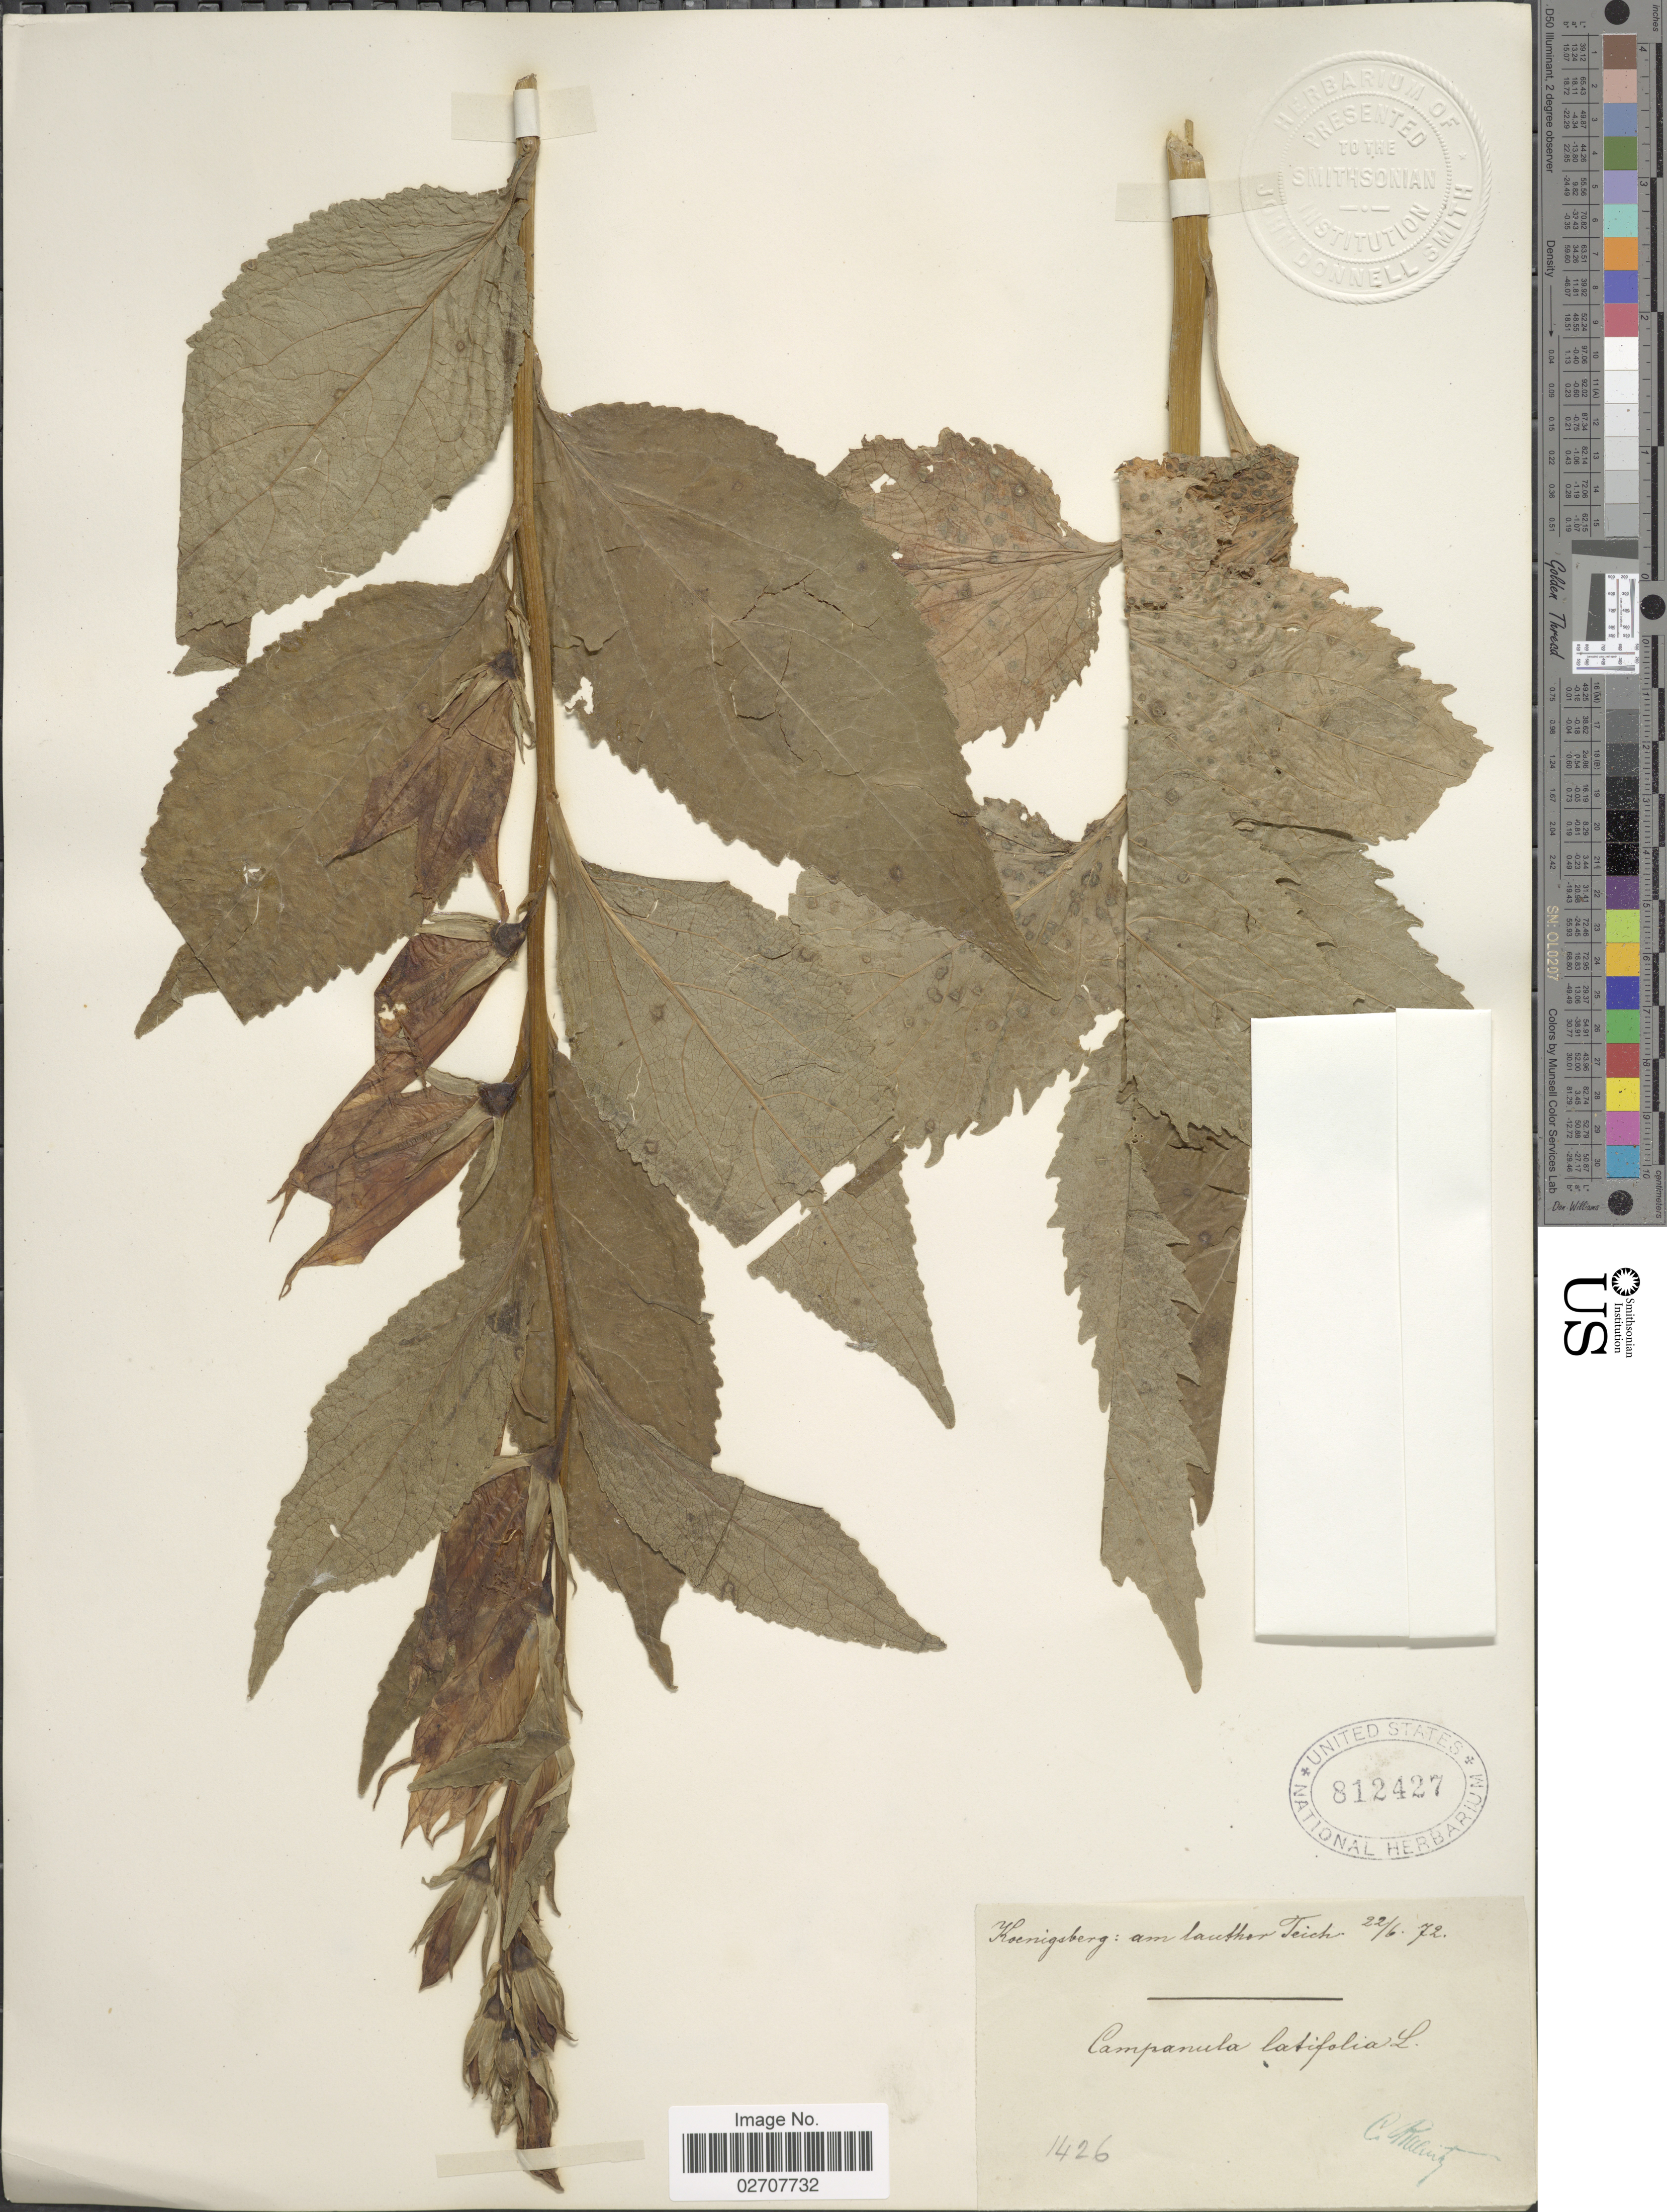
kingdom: Plantae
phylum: Tracheophyta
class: Magnoliopsida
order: Asterales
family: Campanulaceae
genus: Campanula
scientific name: Campanula latifolia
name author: L.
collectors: C. Ralintz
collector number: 1426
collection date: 1872-06-22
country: Russian Federation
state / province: Kaliningrad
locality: Koenigsberg: am lauther Teich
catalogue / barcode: US 812427